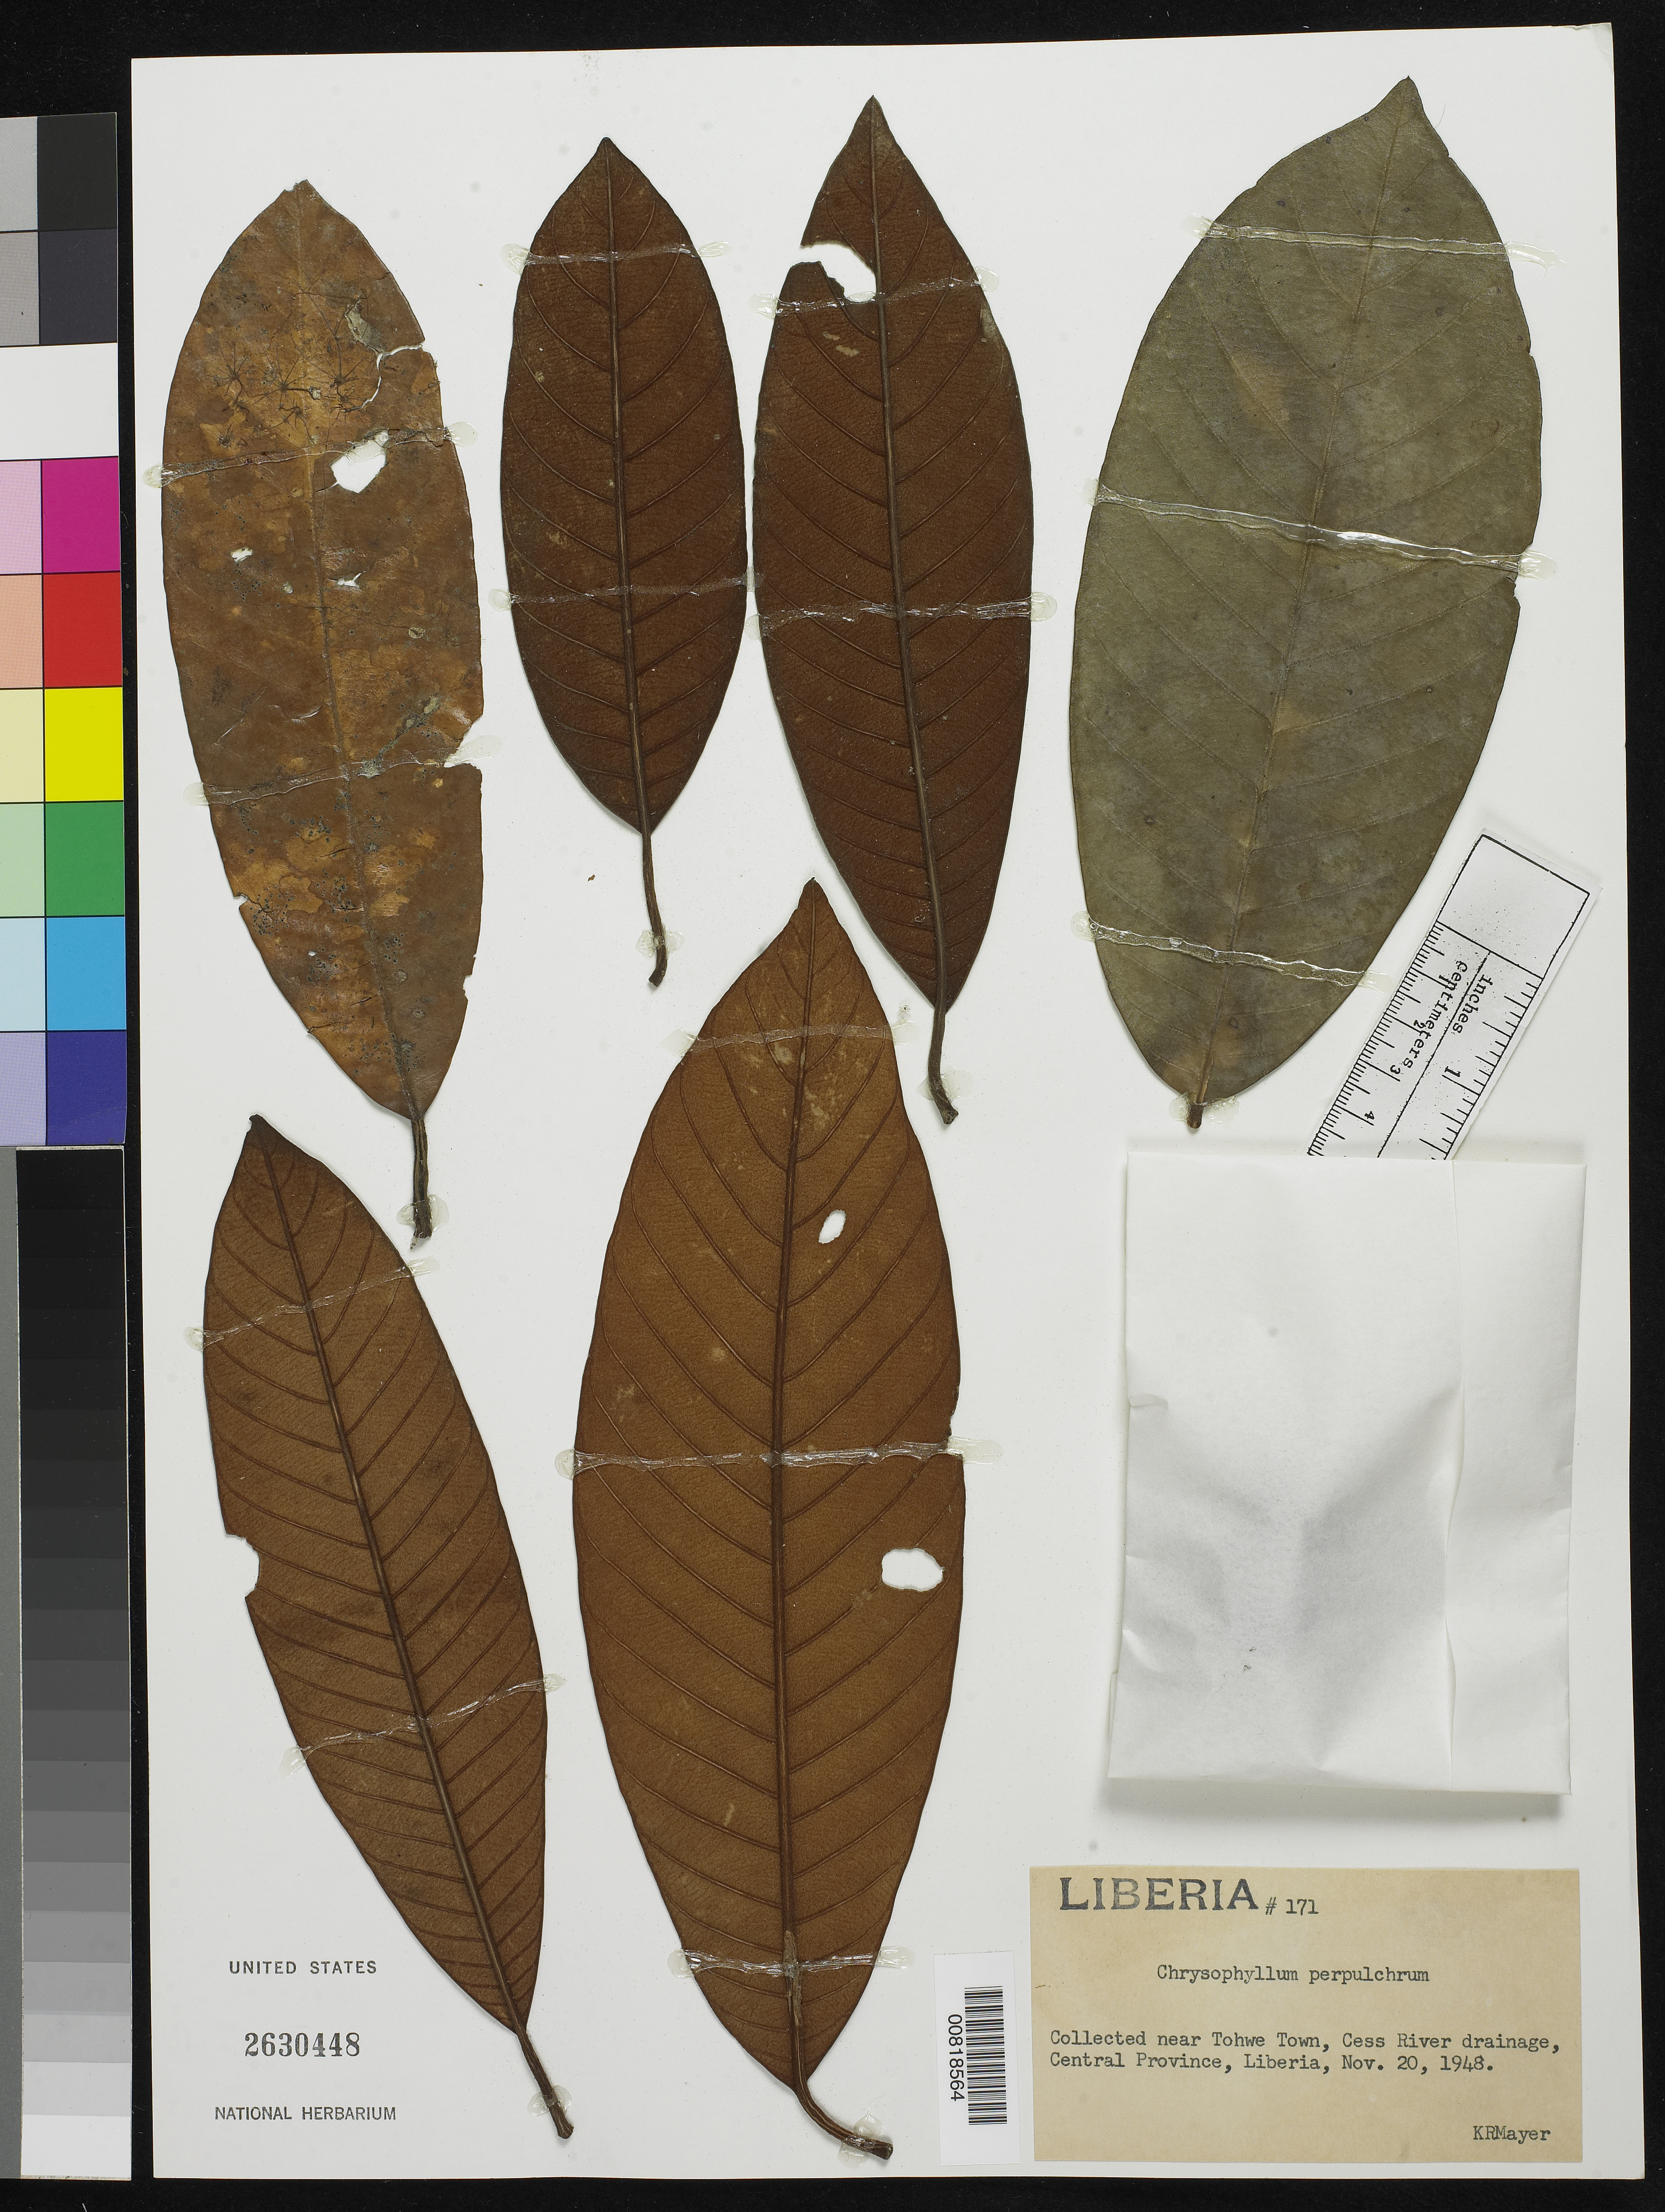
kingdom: Plantae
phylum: Tracheophyta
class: Magnoliopsida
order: Ericales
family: Sapotaceae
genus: Chrysophyllum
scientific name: Chrysophyllum perpulchrum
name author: Mildbr. ex Hutch. & Dalziel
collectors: K. R. Mayer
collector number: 171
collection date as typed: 20 Nov 1948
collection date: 1948-11-20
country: Liberia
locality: Central Province: Cess River drainage, near Tohwe Town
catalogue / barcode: US 2630448